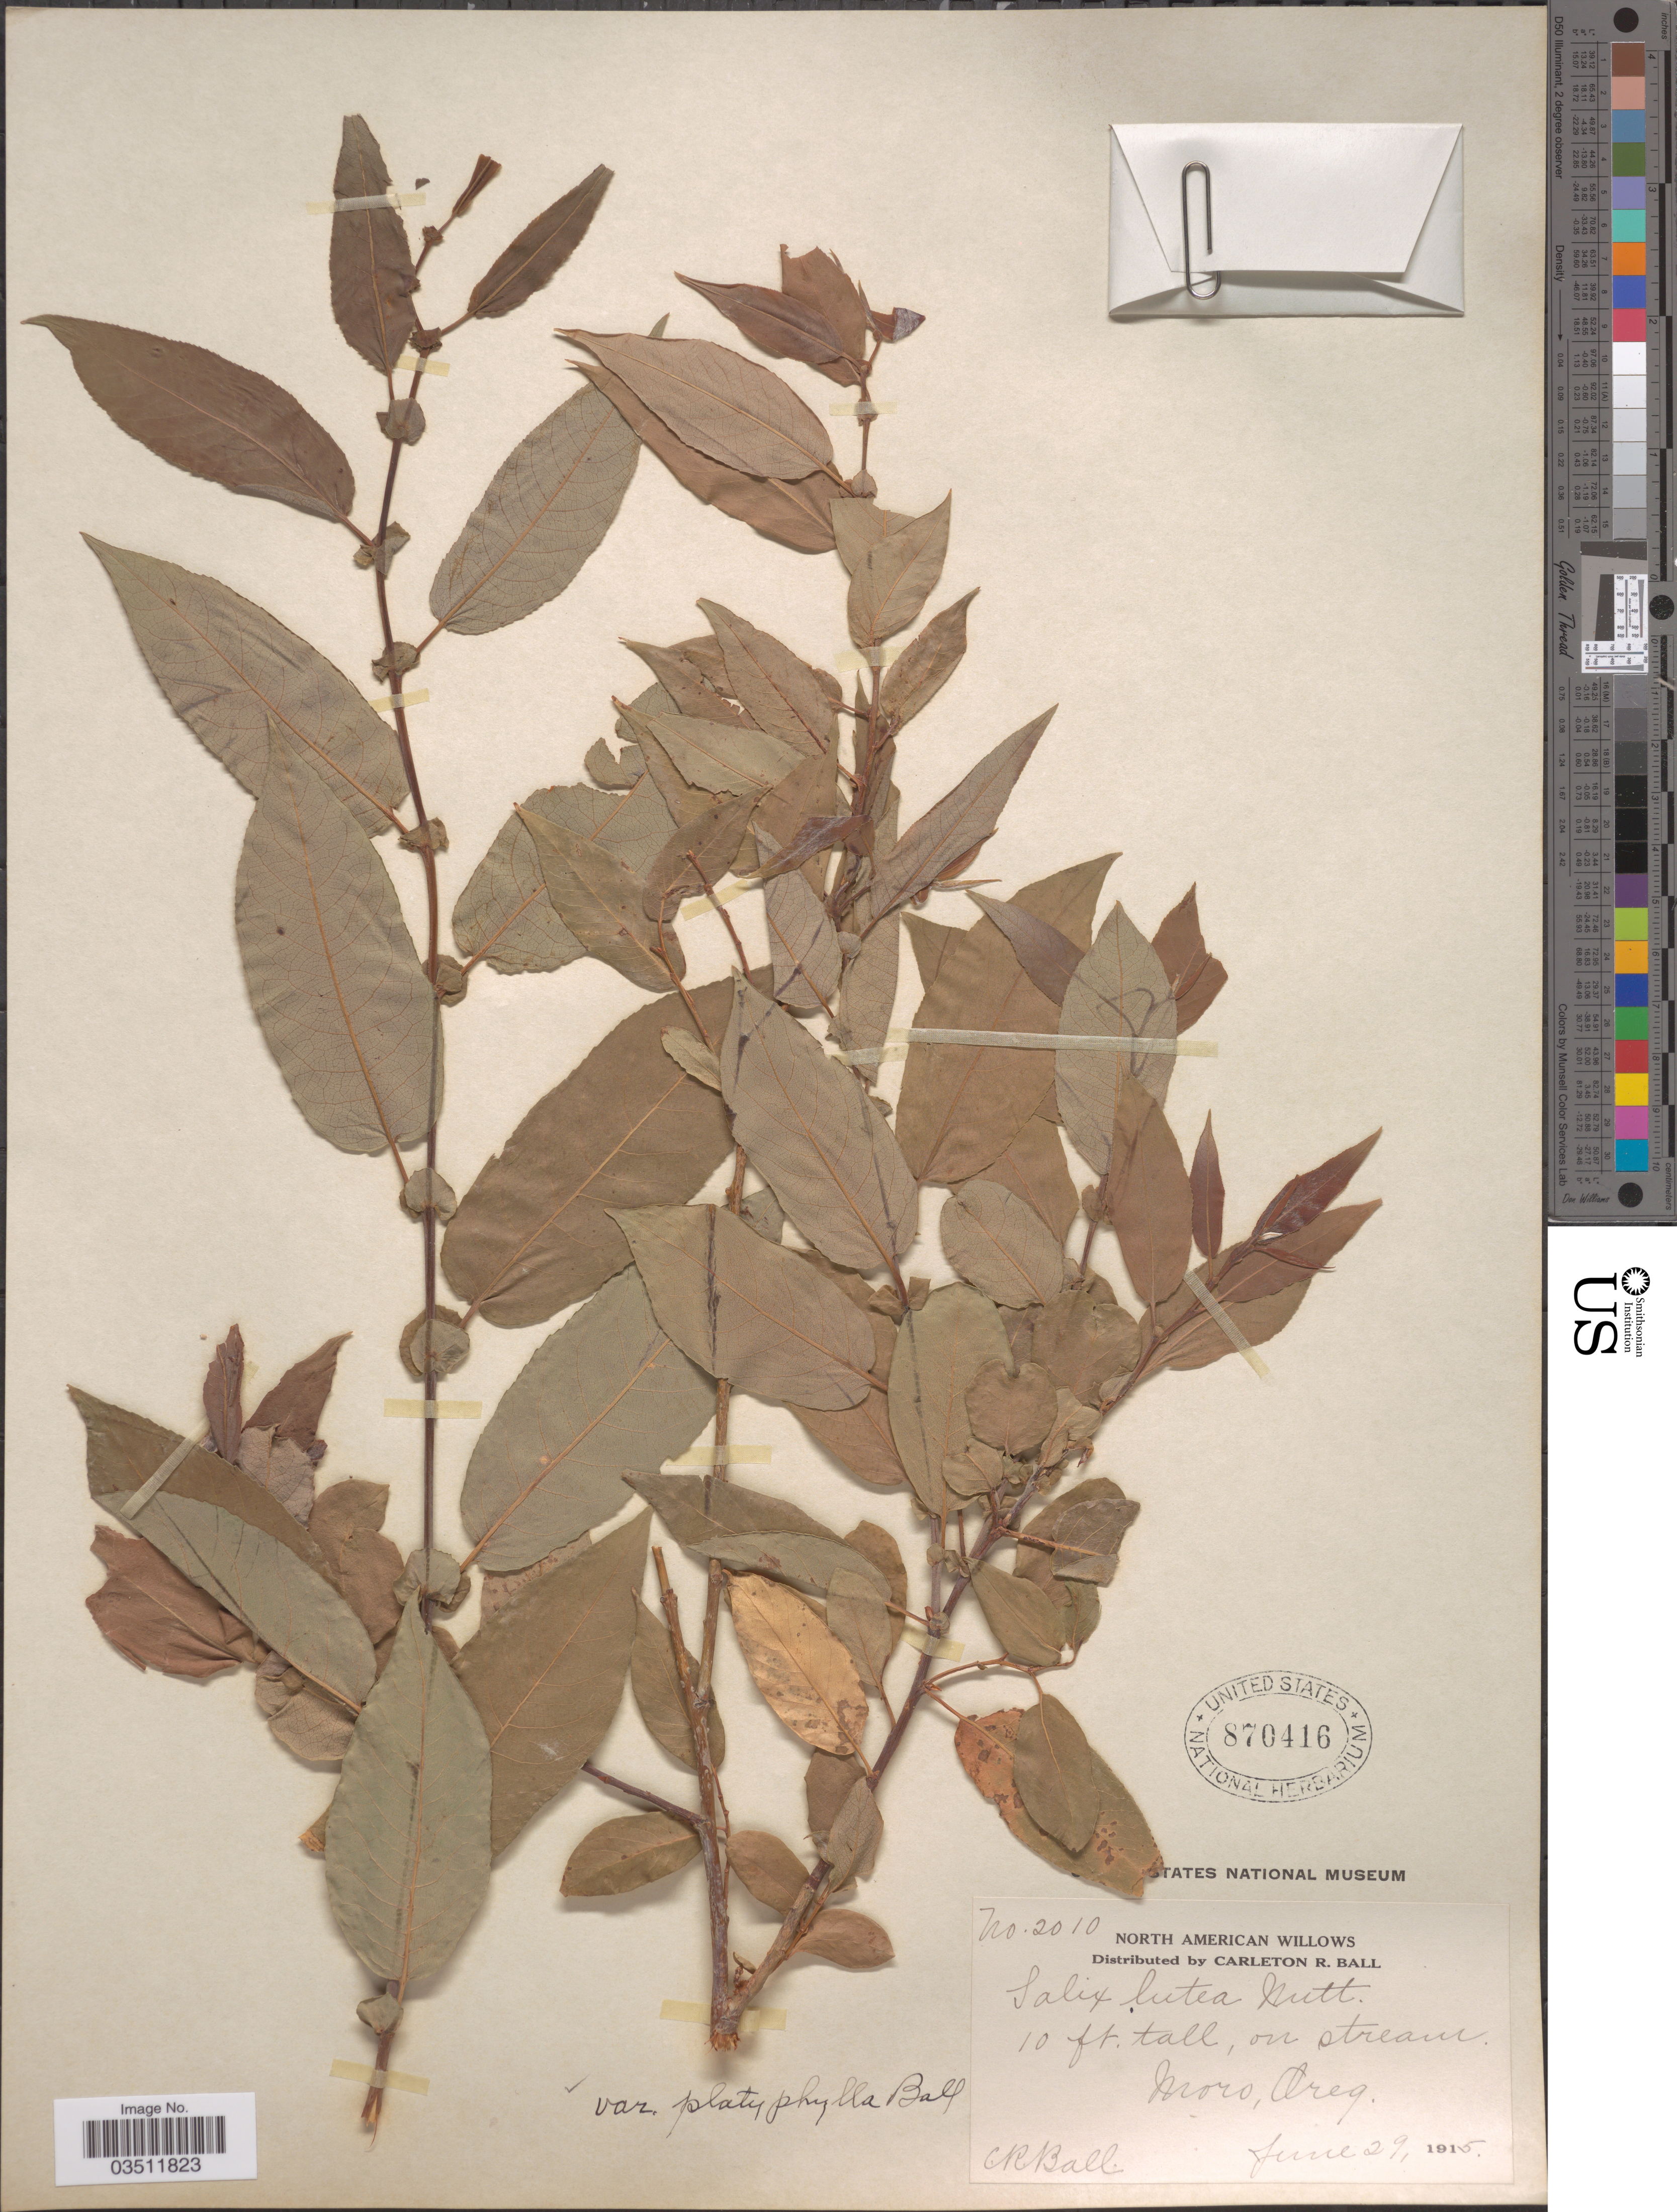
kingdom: Plantae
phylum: Tracheophyta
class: Magnoliopsida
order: Malpighiales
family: Salicaceae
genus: Salix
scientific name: Salix lutea var. platyphylla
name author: C.R. Ball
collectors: C. R. Ball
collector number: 2010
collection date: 1915-06-29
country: United States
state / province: Oregon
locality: Moro.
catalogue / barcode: US 870416